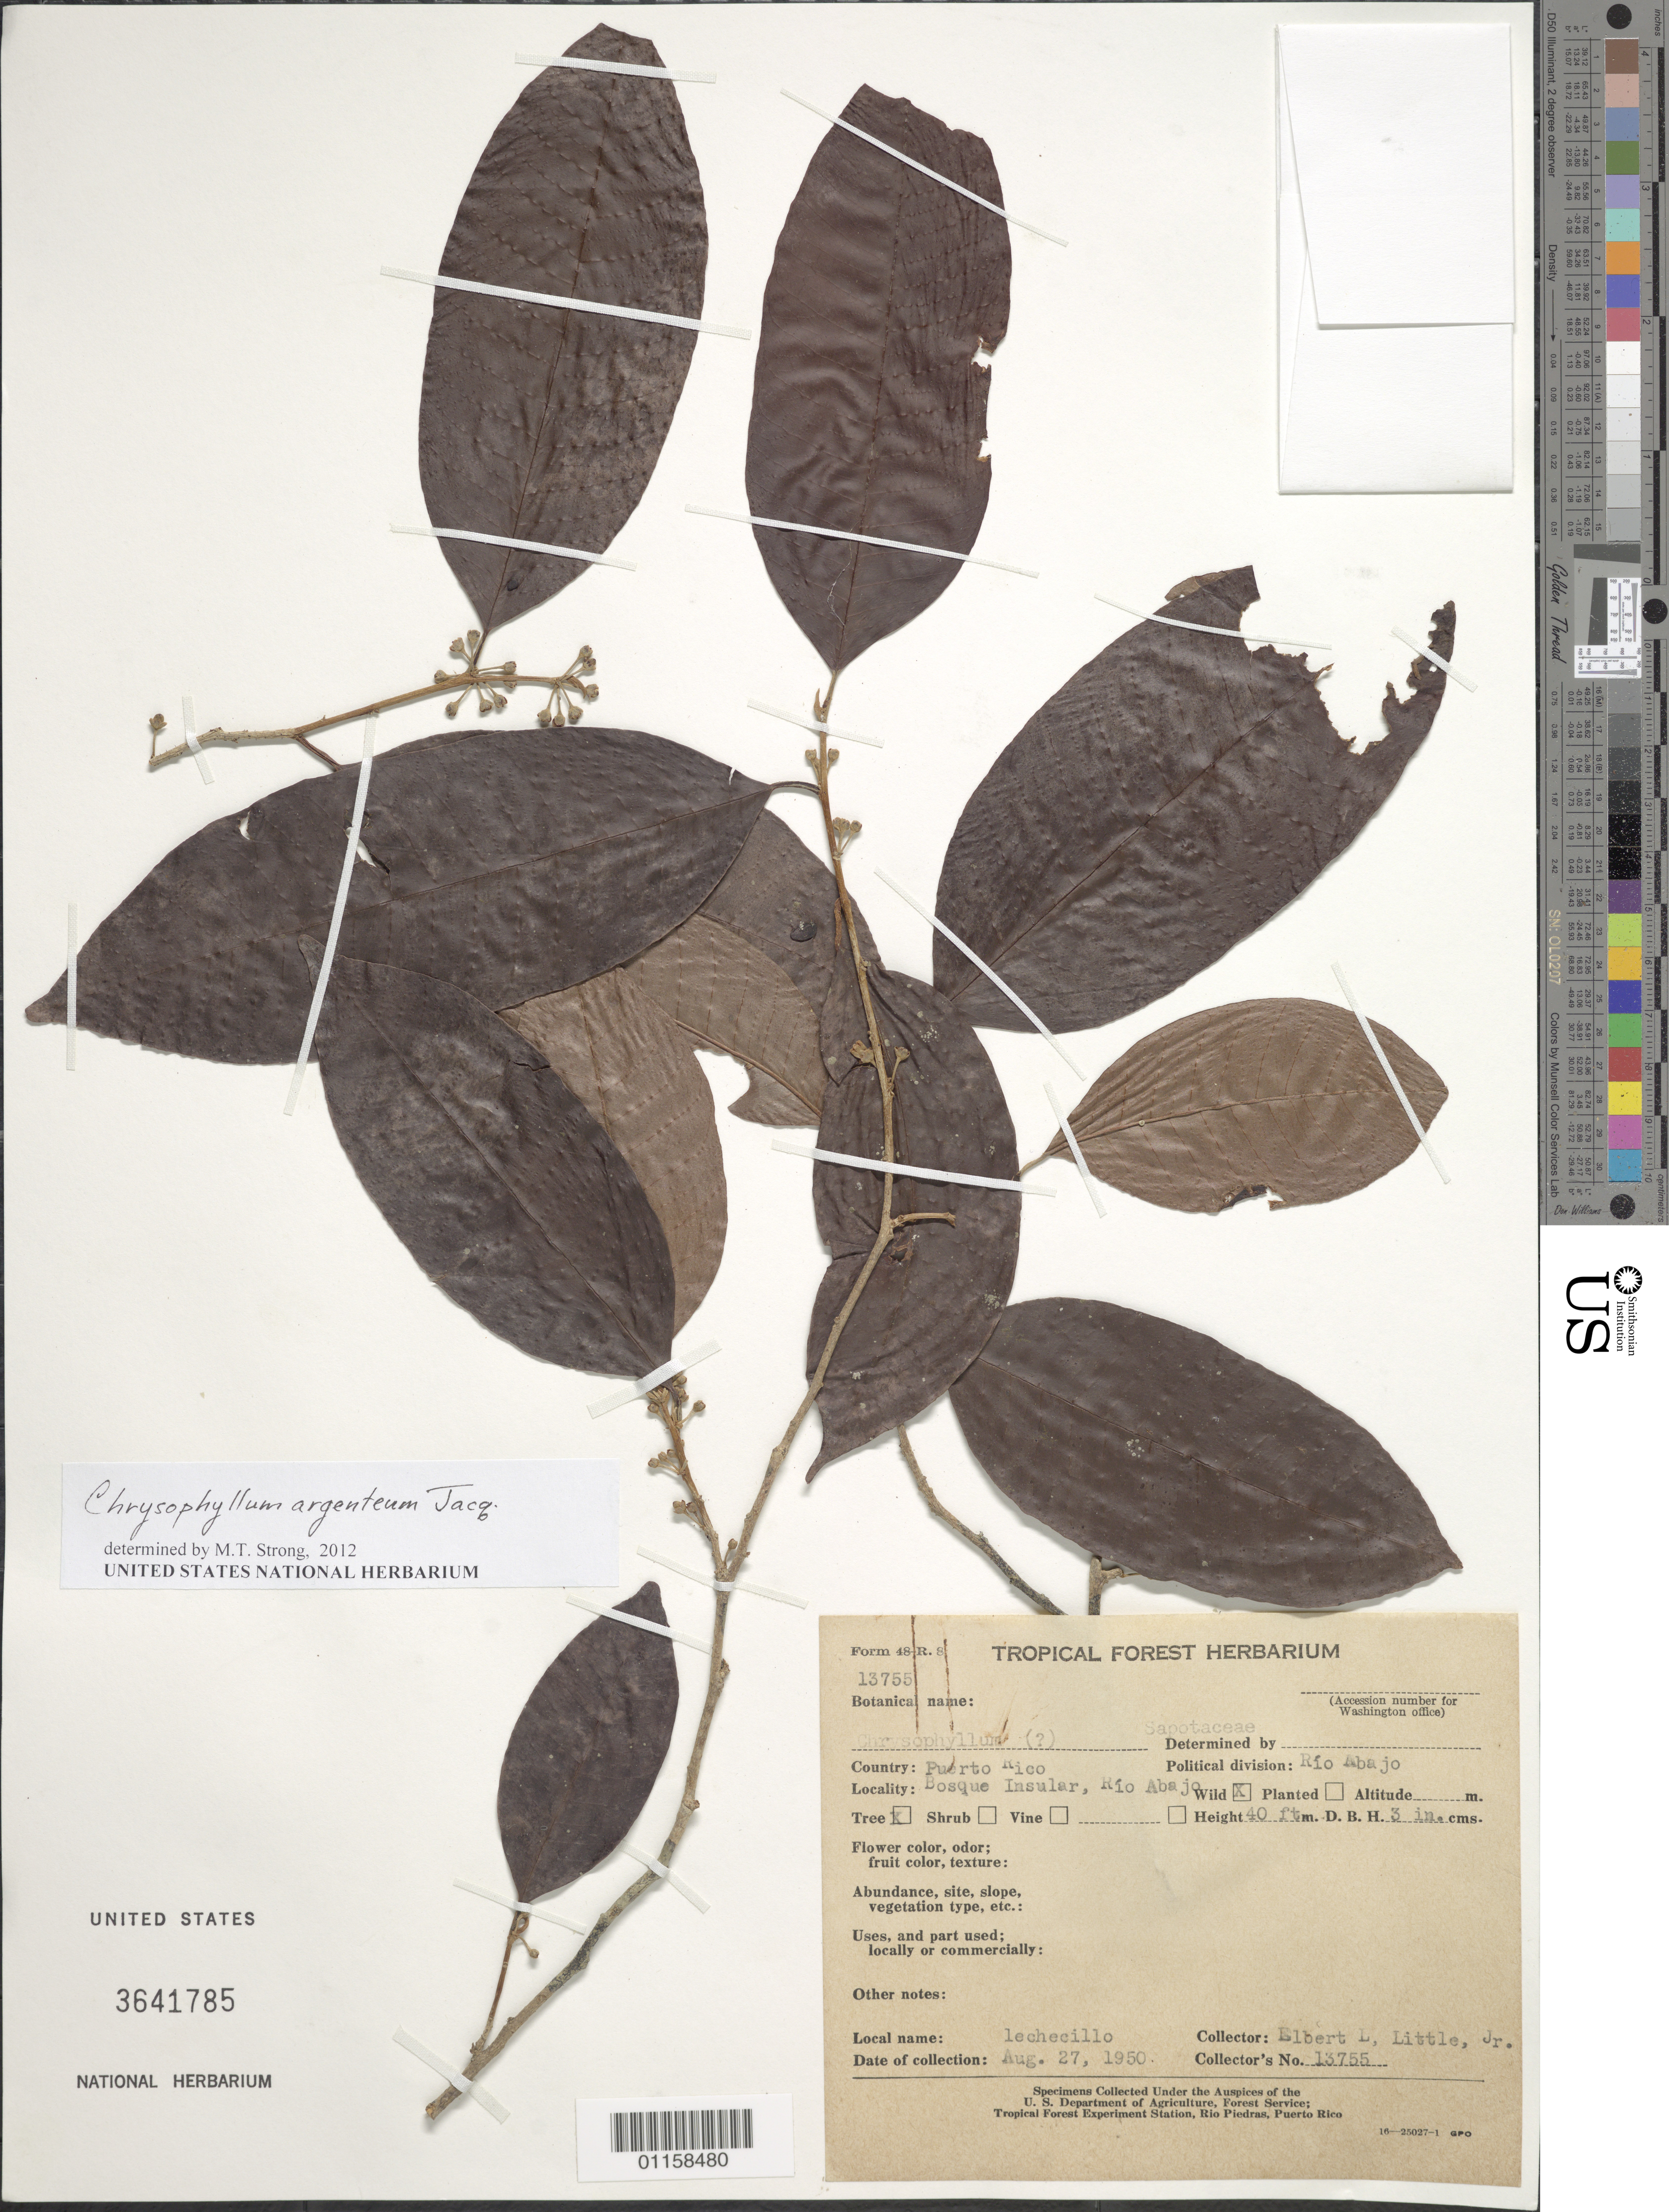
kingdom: Plantae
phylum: Tracheophyta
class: Magnoliopsida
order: Ericales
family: Sapotaceae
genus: Chrysophyllum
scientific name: Chrysophyllum argenteum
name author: Jacq.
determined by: Strong, M. T., (US), Smithsonian Institution - National Museum of Natural History (UNITED STATES)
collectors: E. L. Little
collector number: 13755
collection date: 1950-08-27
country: Puerto Rico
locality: Río Abajo, Bosque Insular, Río Abajo.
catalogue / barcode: US 3641785